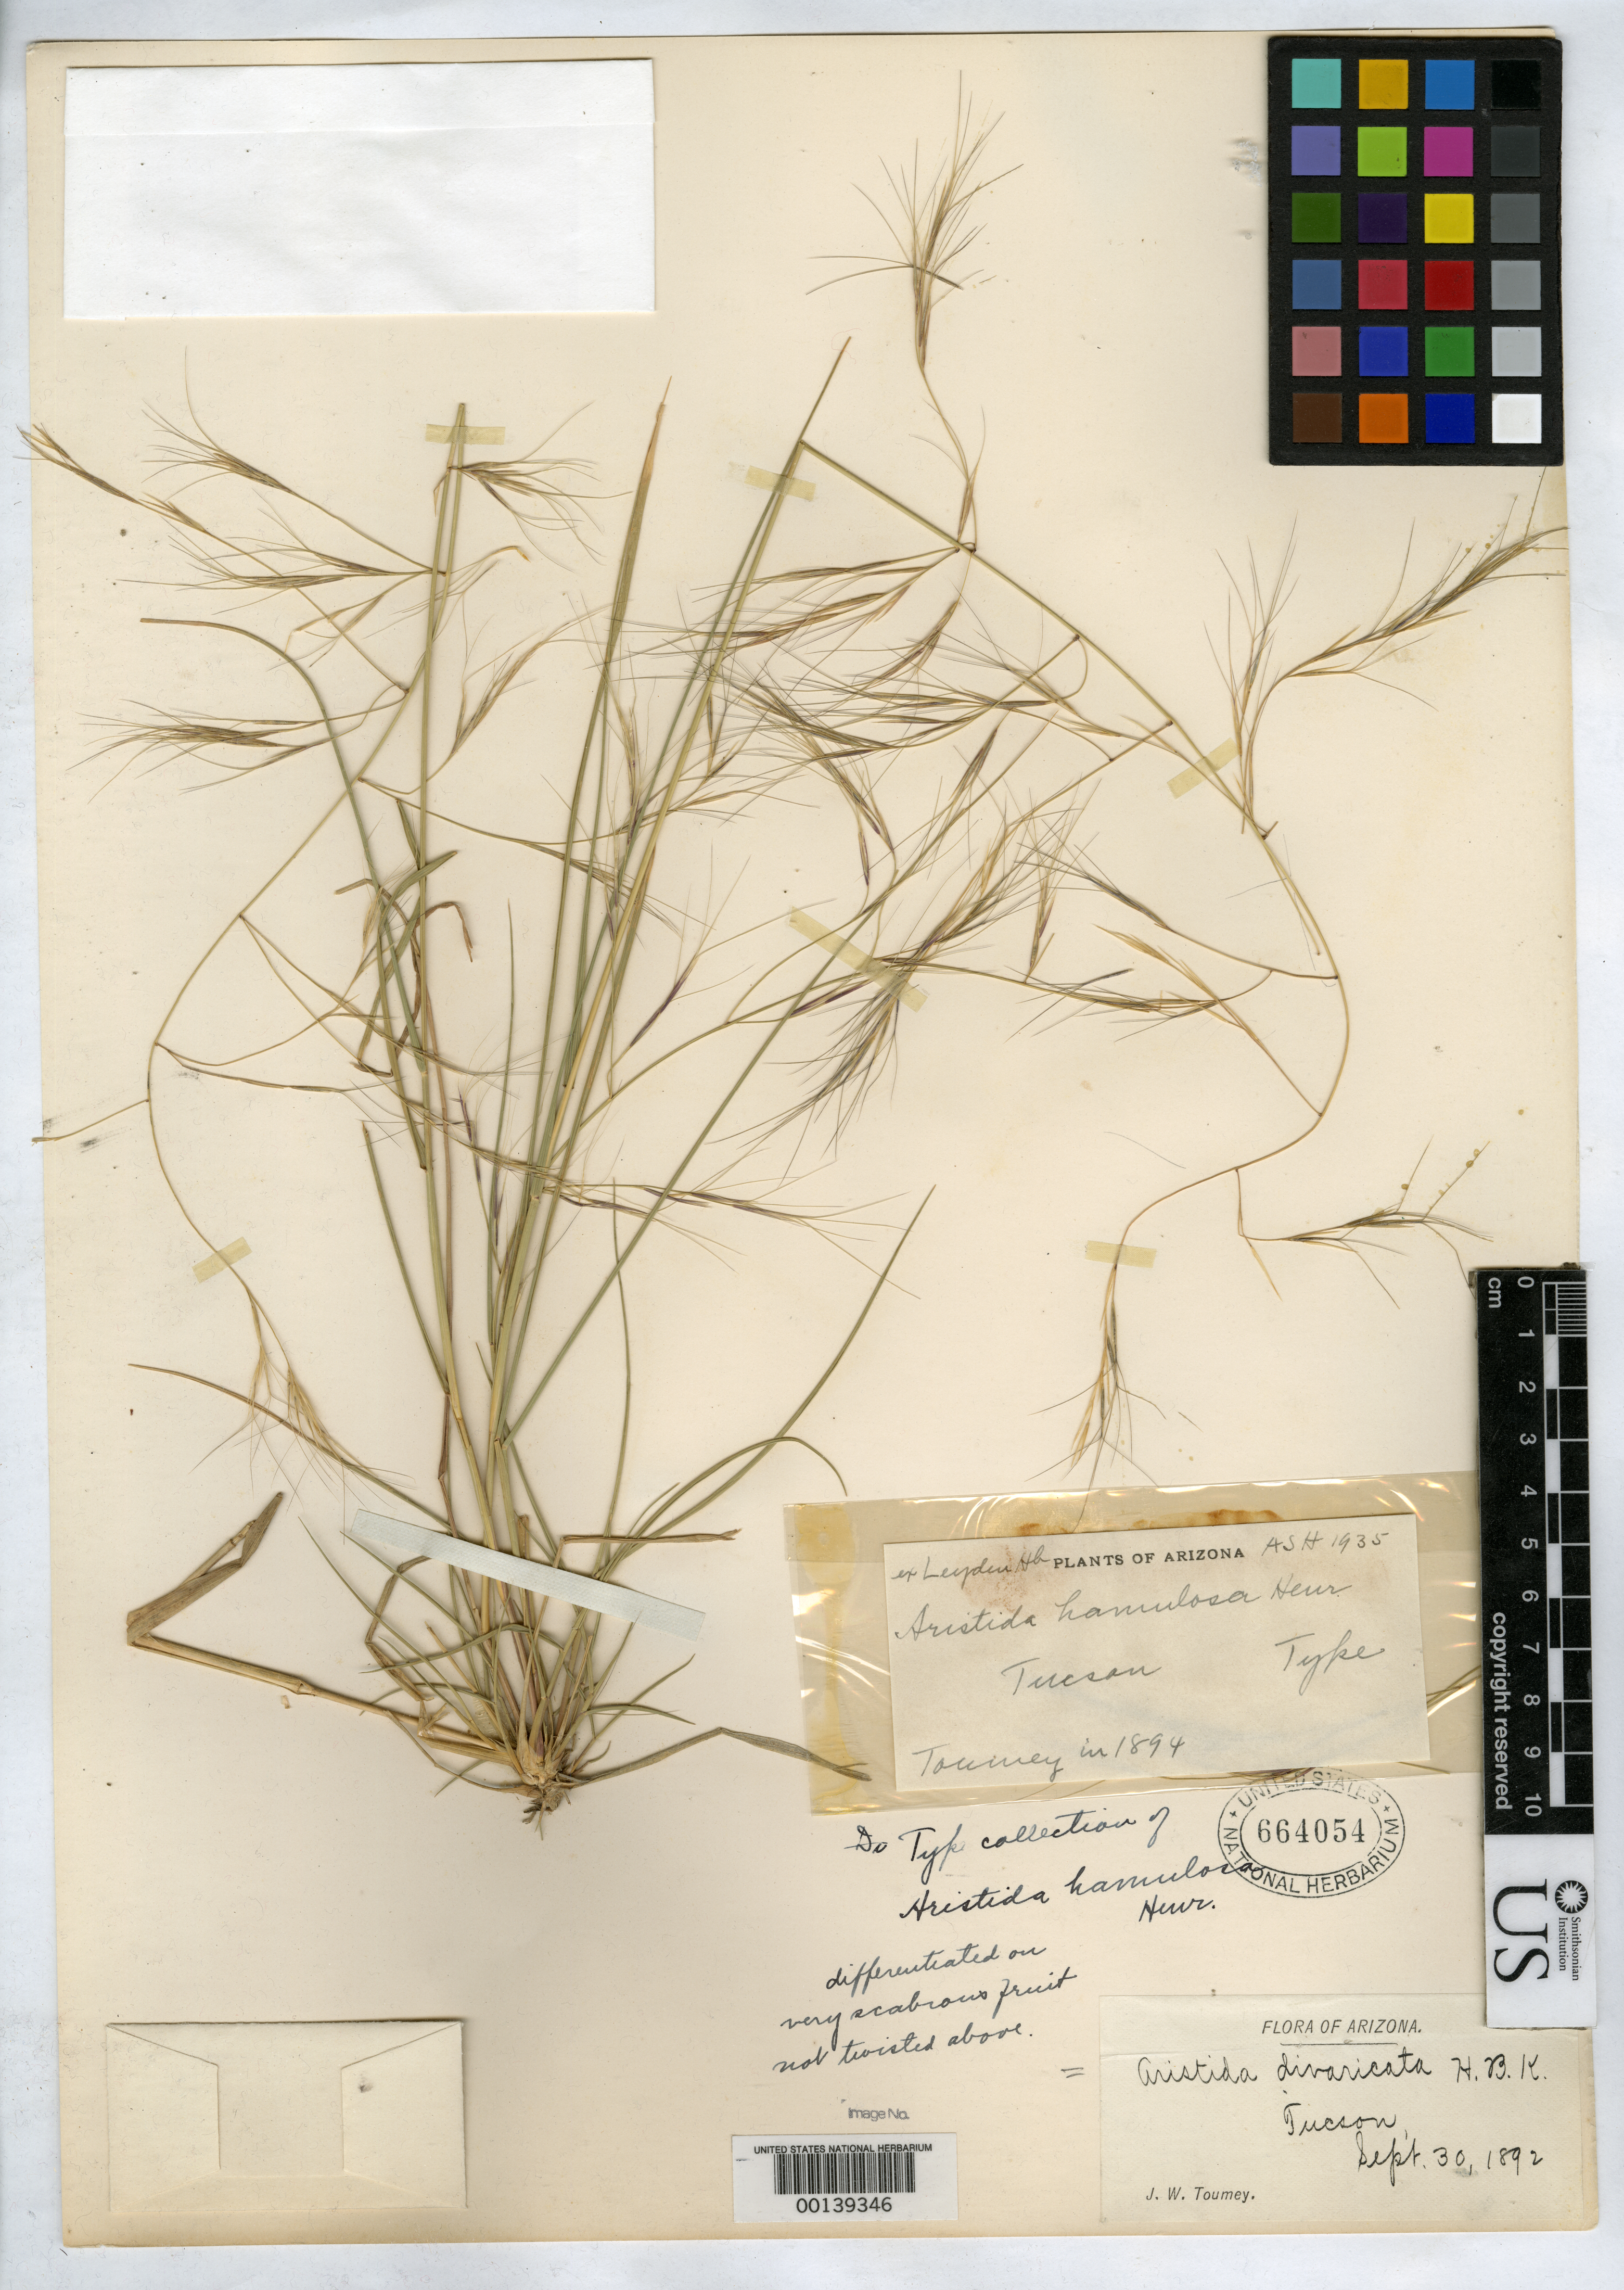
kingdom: Plantae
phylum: Tracheophyta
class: Liliopsida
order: Poales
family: Poaceae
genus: Aristida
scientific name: Aristida hamulosa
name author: Henr.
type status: Type Fragment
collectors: J. W. Toumey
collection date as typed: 1894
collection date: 1894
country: United States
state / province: Arizona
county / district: Pima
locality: Tucson.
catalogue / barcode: US 664054-2